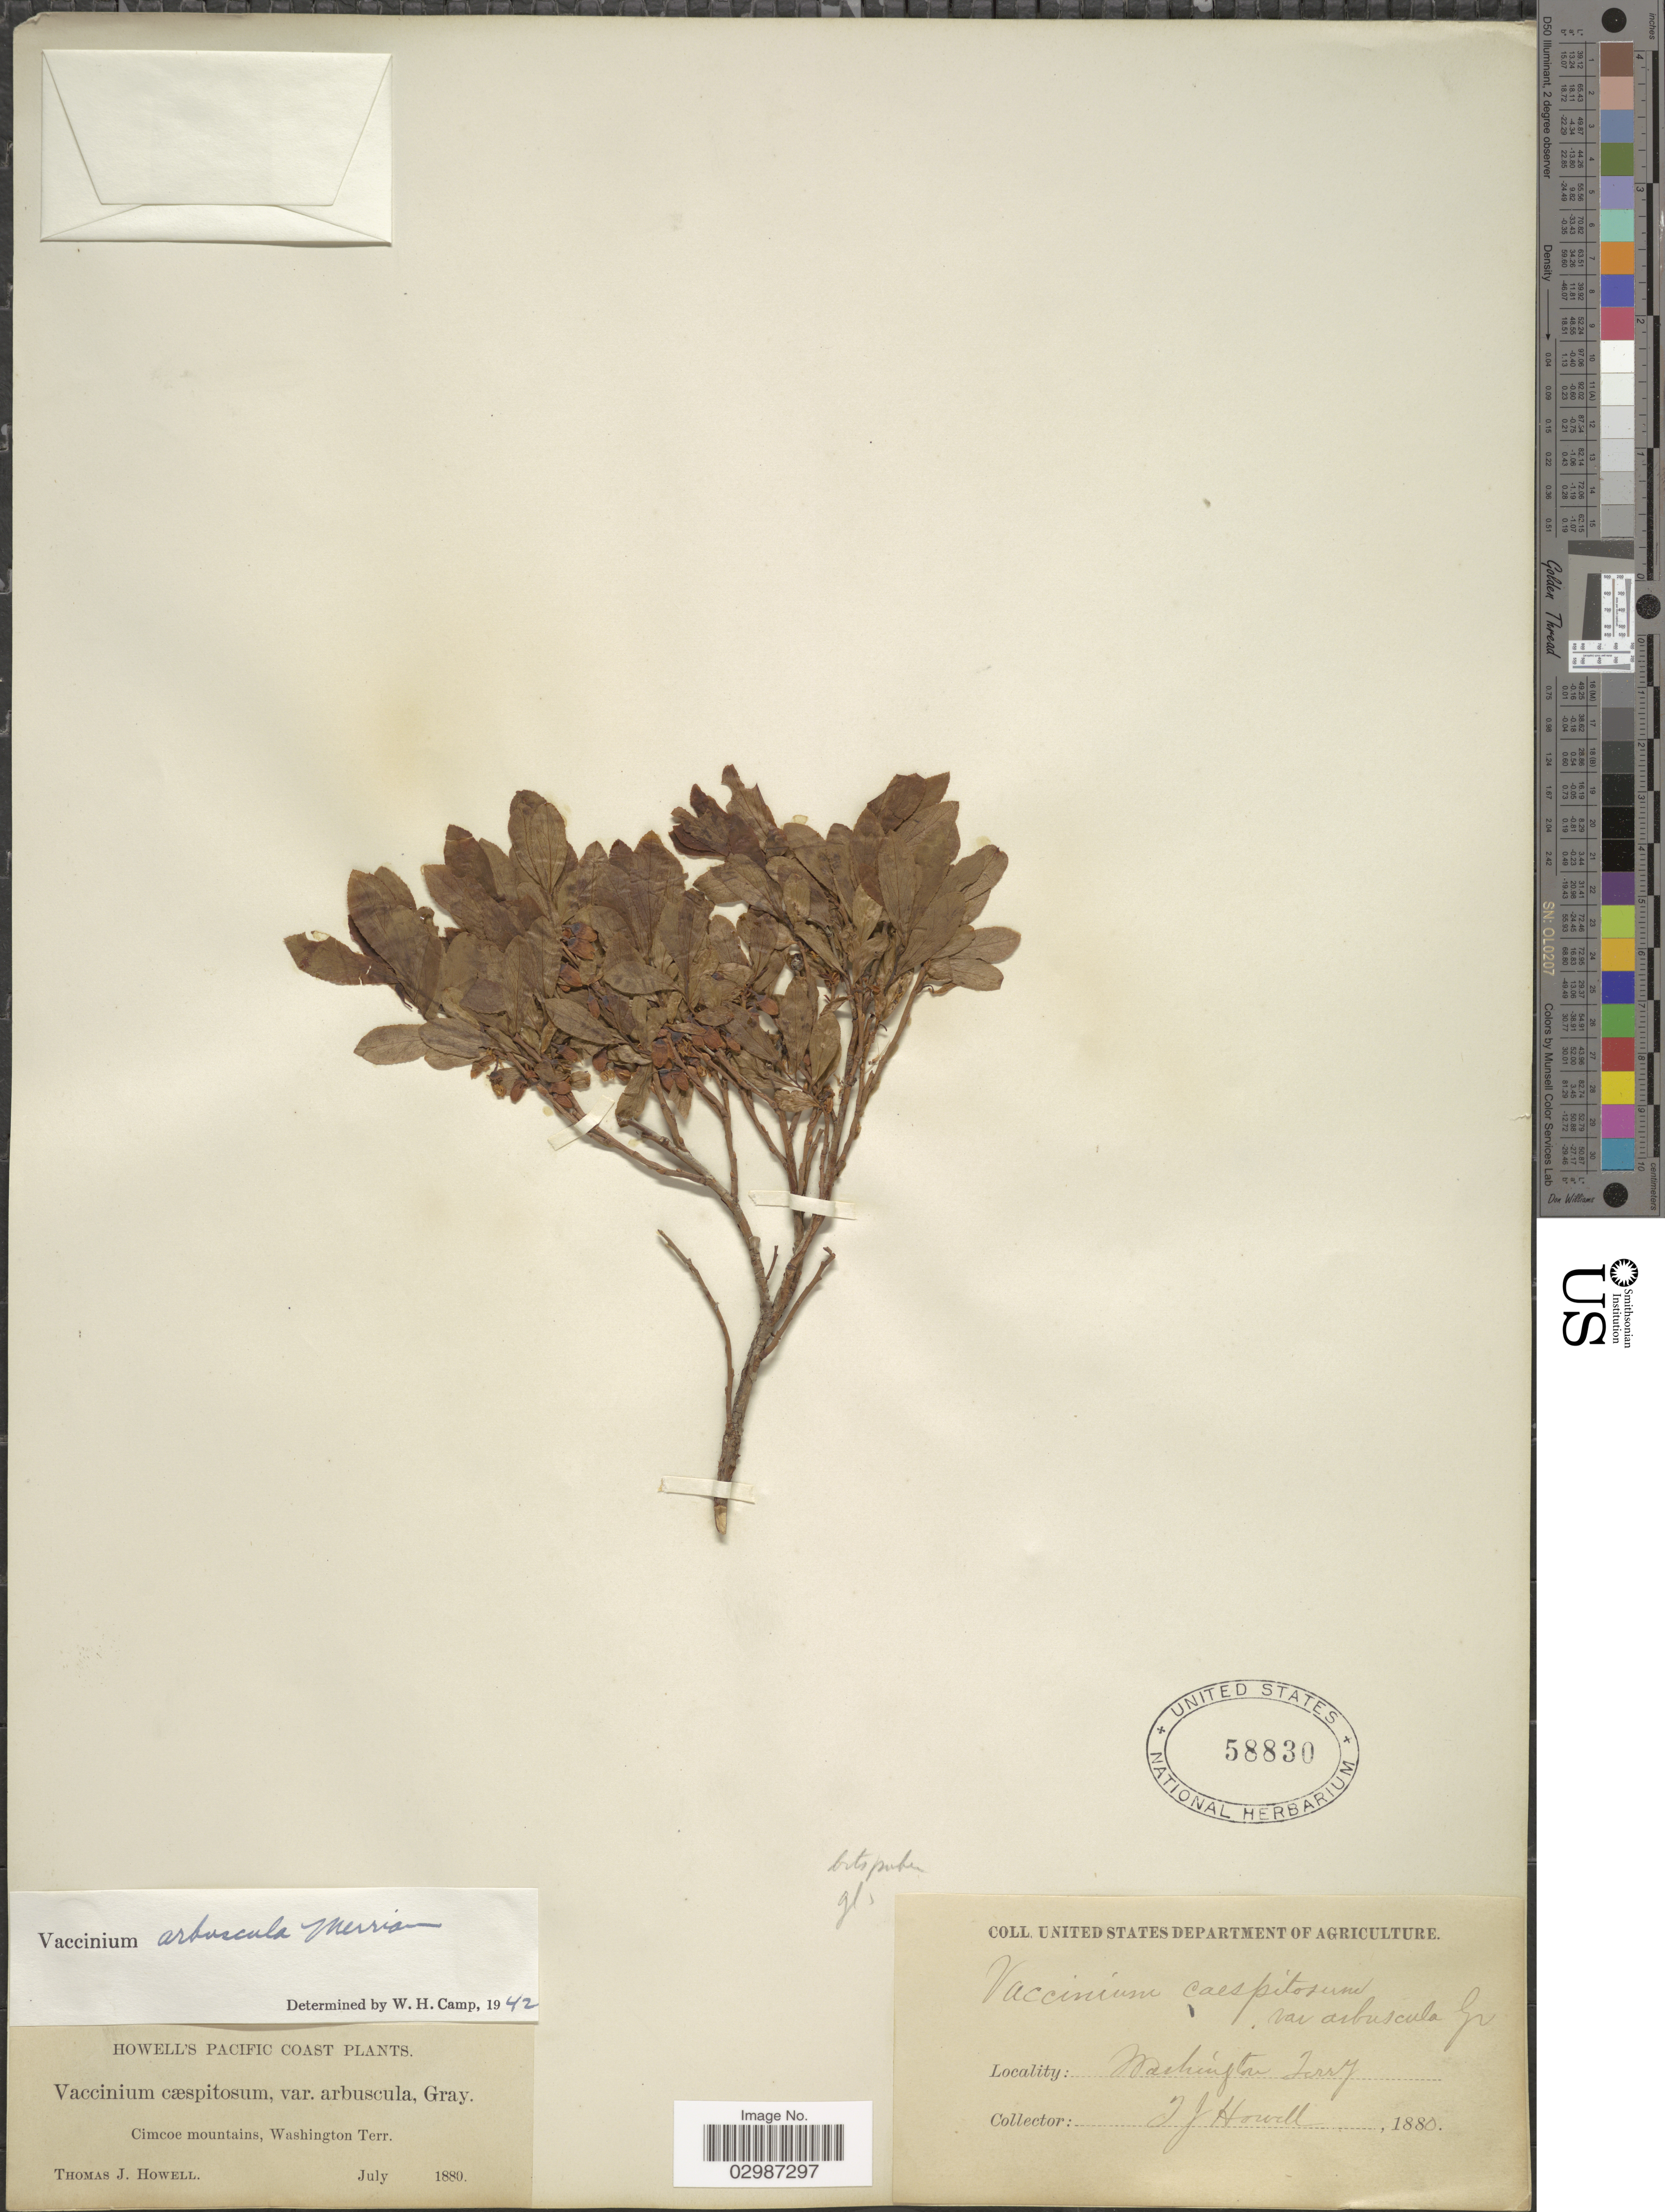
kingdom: Plantae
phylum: Tracheophyta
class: Magnoliopsida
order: Ericales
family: Ericaceae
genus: Vaccinium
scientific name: Vaccinium arbuscula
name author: (A. Gray) Merriam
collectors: T. J. Howell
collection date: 1880-07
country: United States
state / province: Washington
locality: Pacific Coast, Cimcoe mountains, Washington Terr.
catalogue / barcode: US 58830